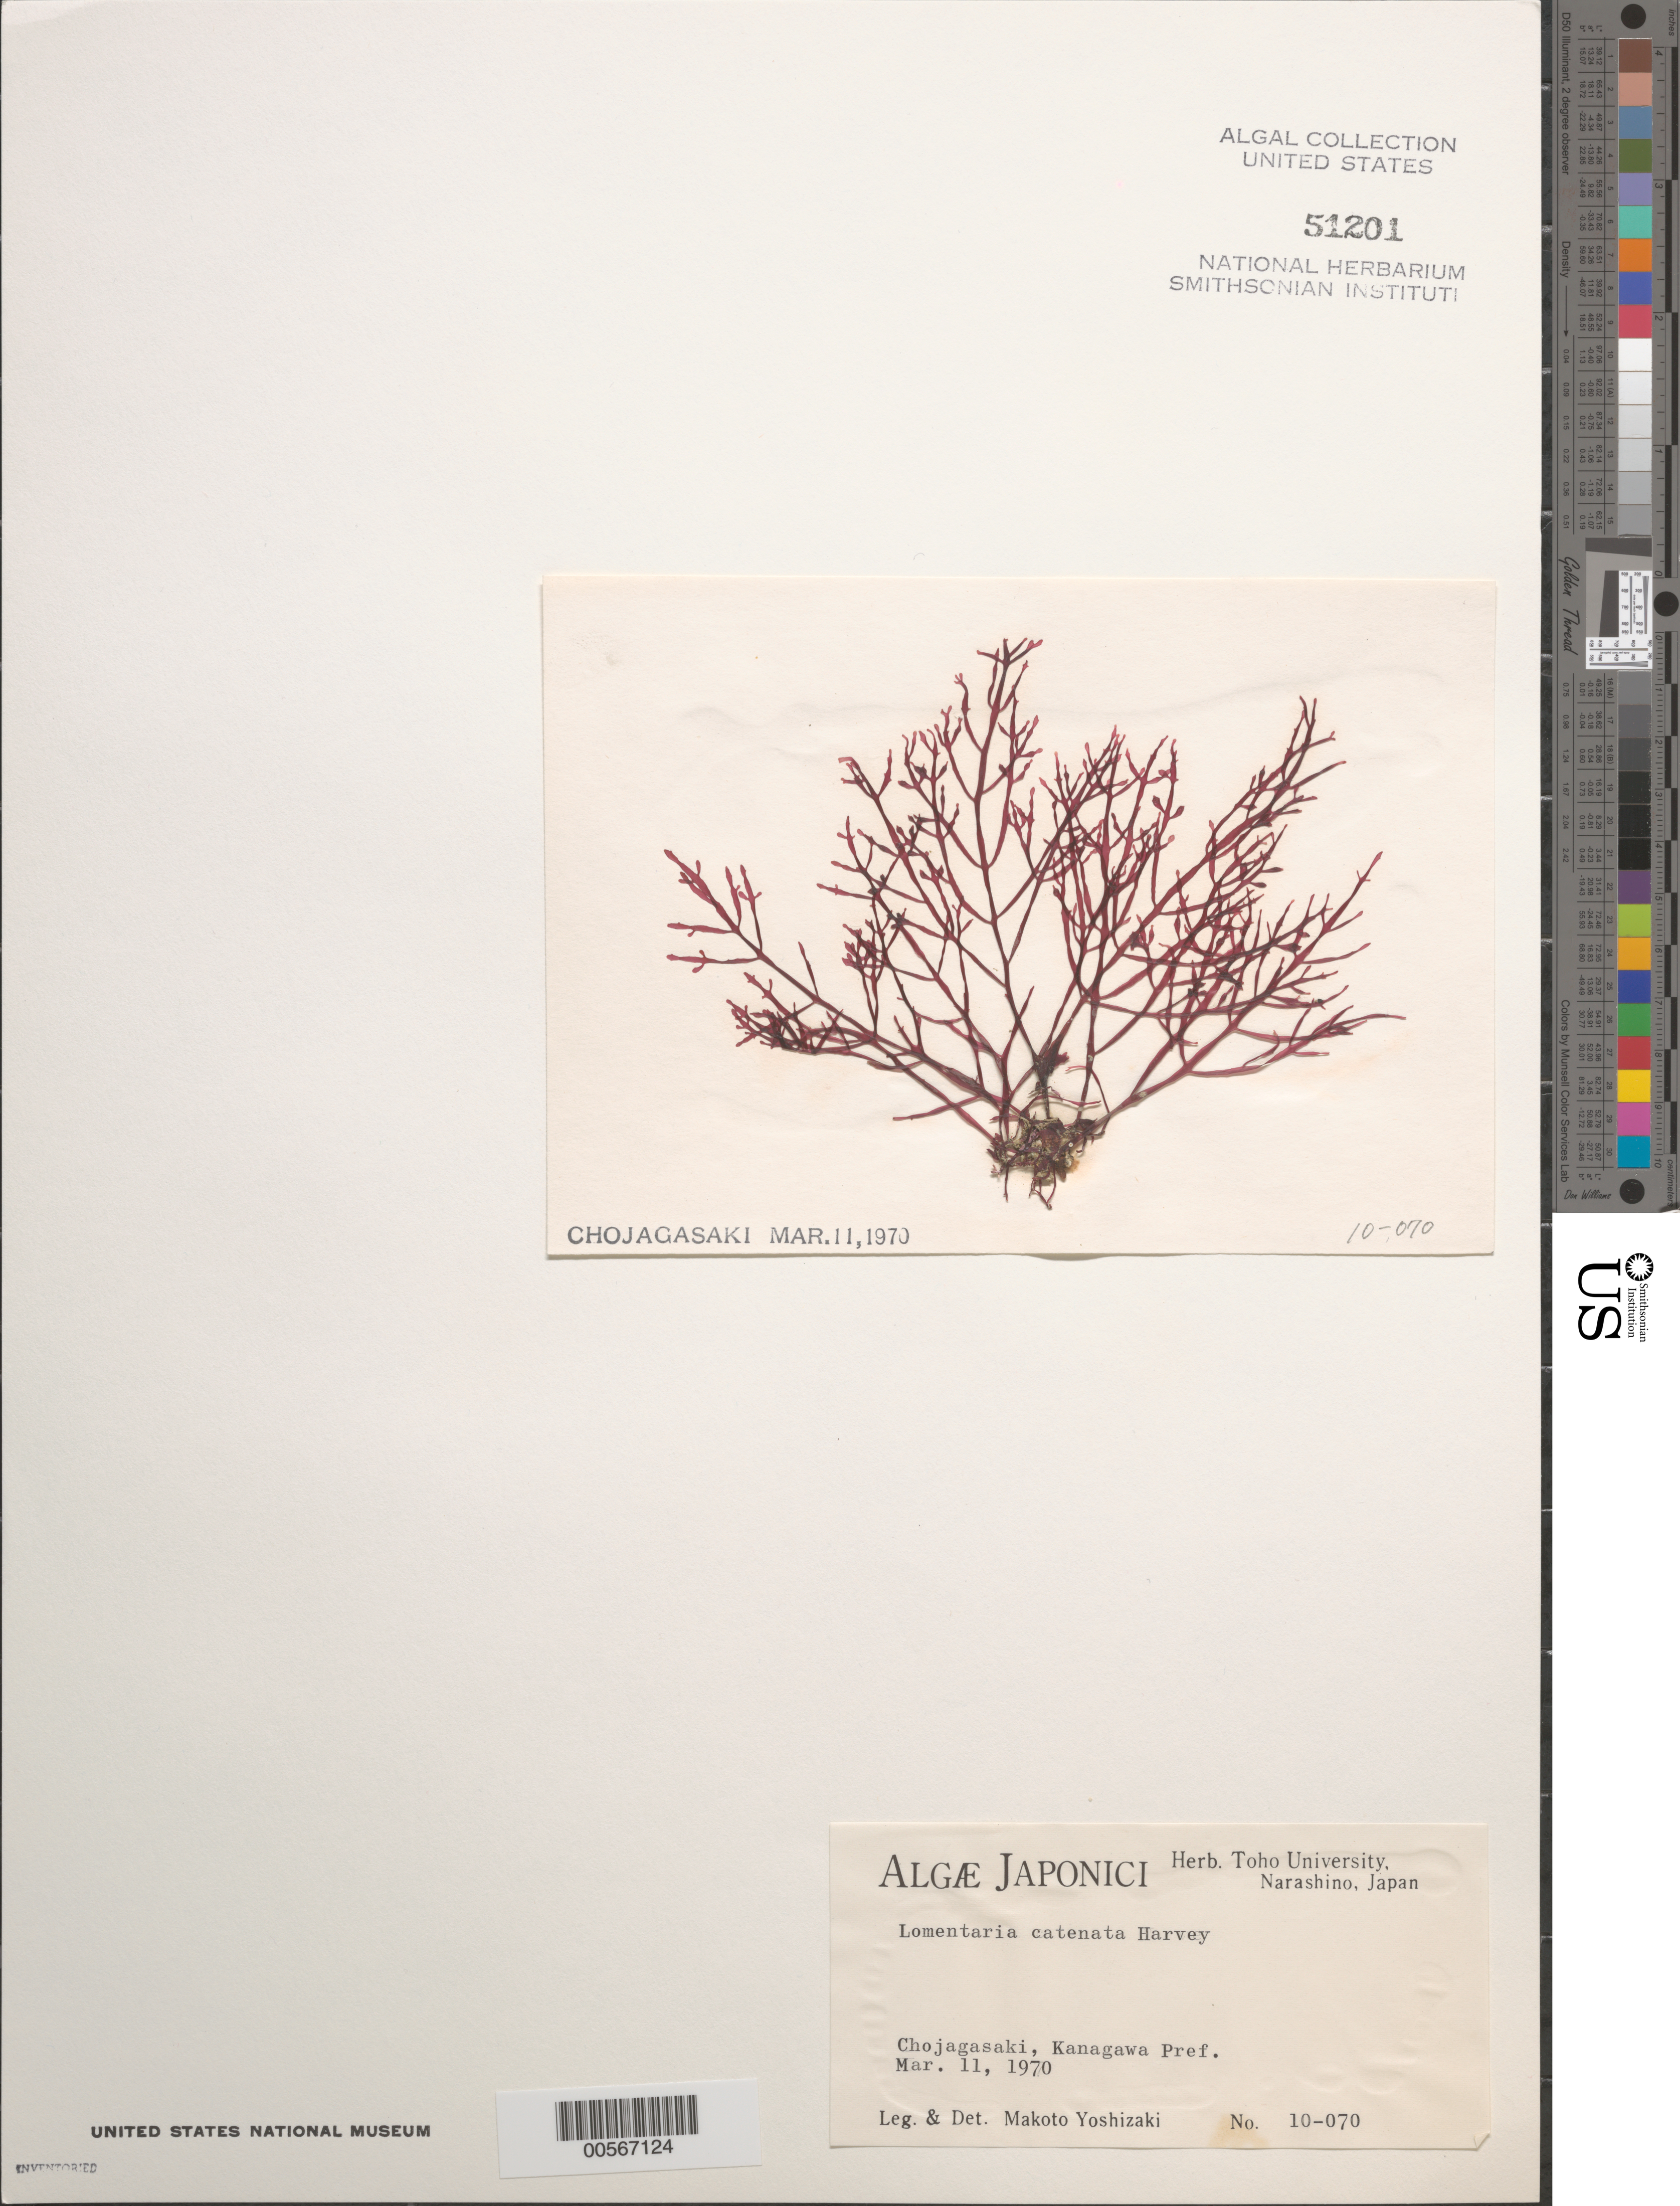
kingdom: Plantae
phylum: Rhodophyta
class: Florideophyceae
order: Rhodymeniales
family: Lomentariaceae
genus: Fushitsunagia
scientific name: Fushitsunagia catenata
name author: (Harv.) Filloramo & G.W. Saunders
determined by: Algae name updating Project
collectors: M. Yoshizaki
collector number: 10-070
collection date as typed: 11 Mar 1970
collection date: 1970-03-11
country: Japan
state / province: Kanagawa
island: Honshu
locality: Chojagasaki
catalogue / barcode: US 51201